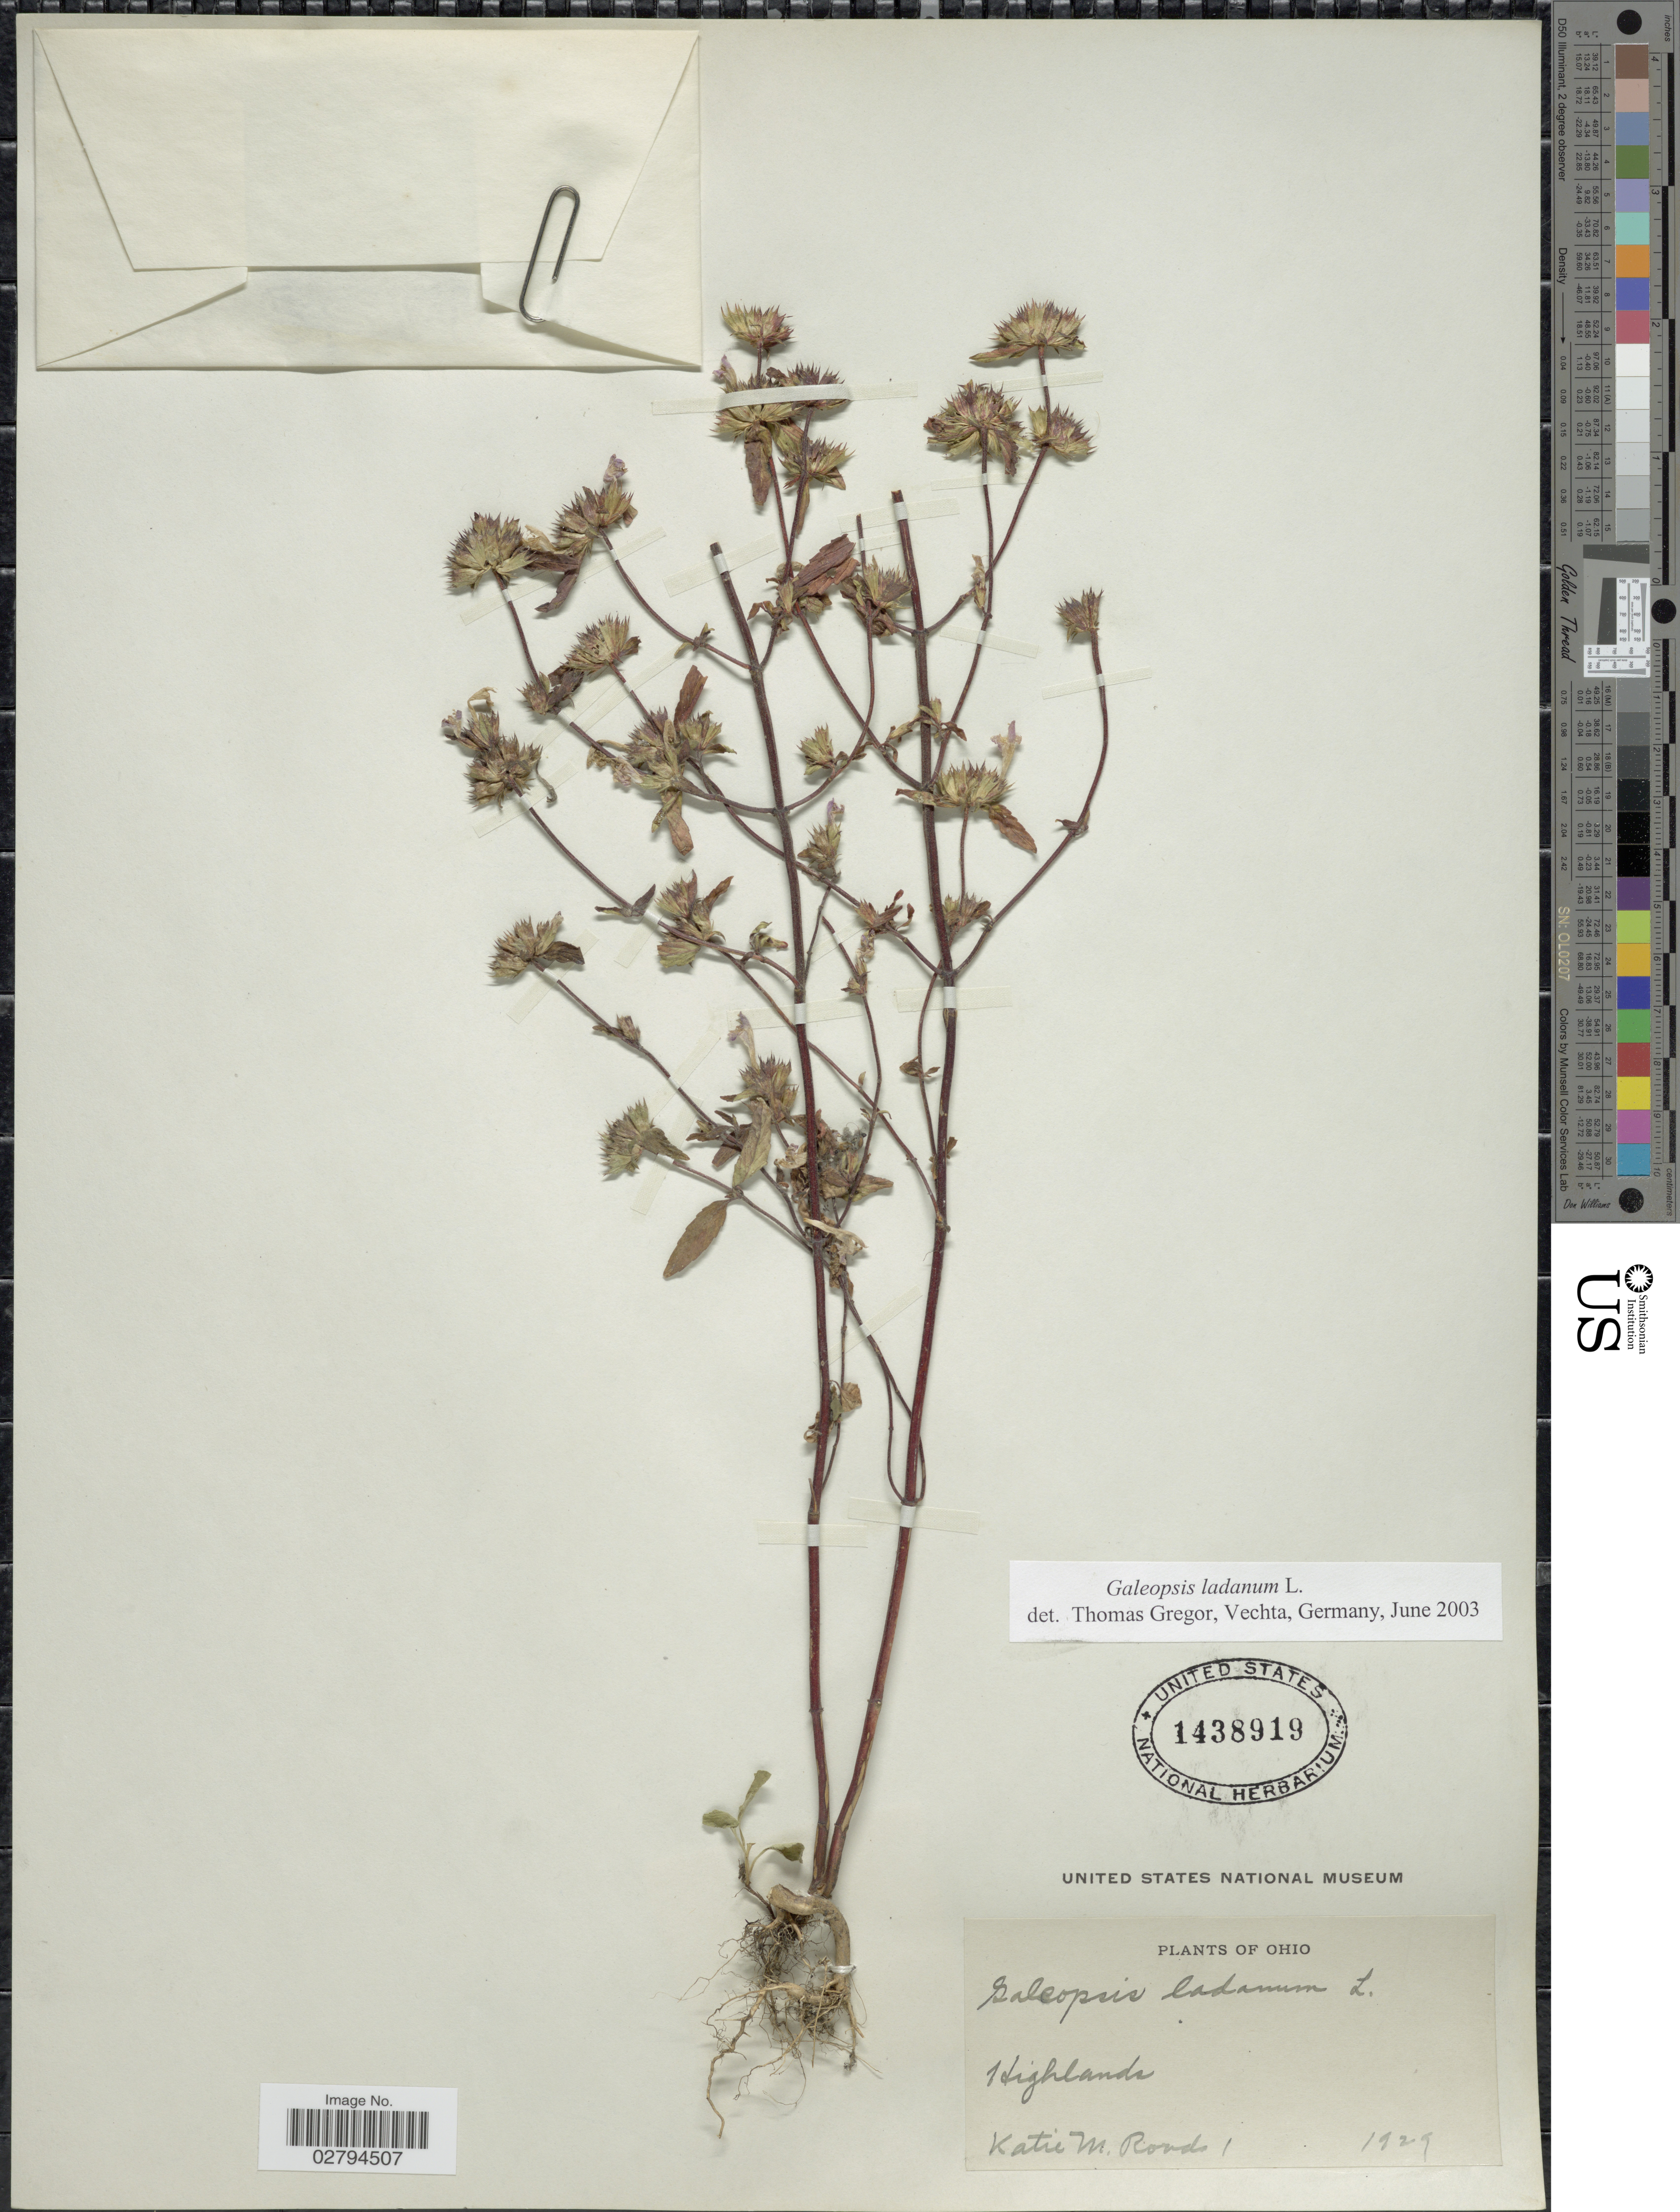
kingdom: Plantae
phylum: Tracheophyta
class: Magnoliopsida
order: Lamiales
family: Lamiaceae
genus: Galeopsis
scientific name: Galeopsis ladanum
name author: L.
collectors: K. Roads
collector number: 1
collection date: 1929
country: United States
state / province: Ohio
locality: Highlands.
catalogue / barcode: US 1438919